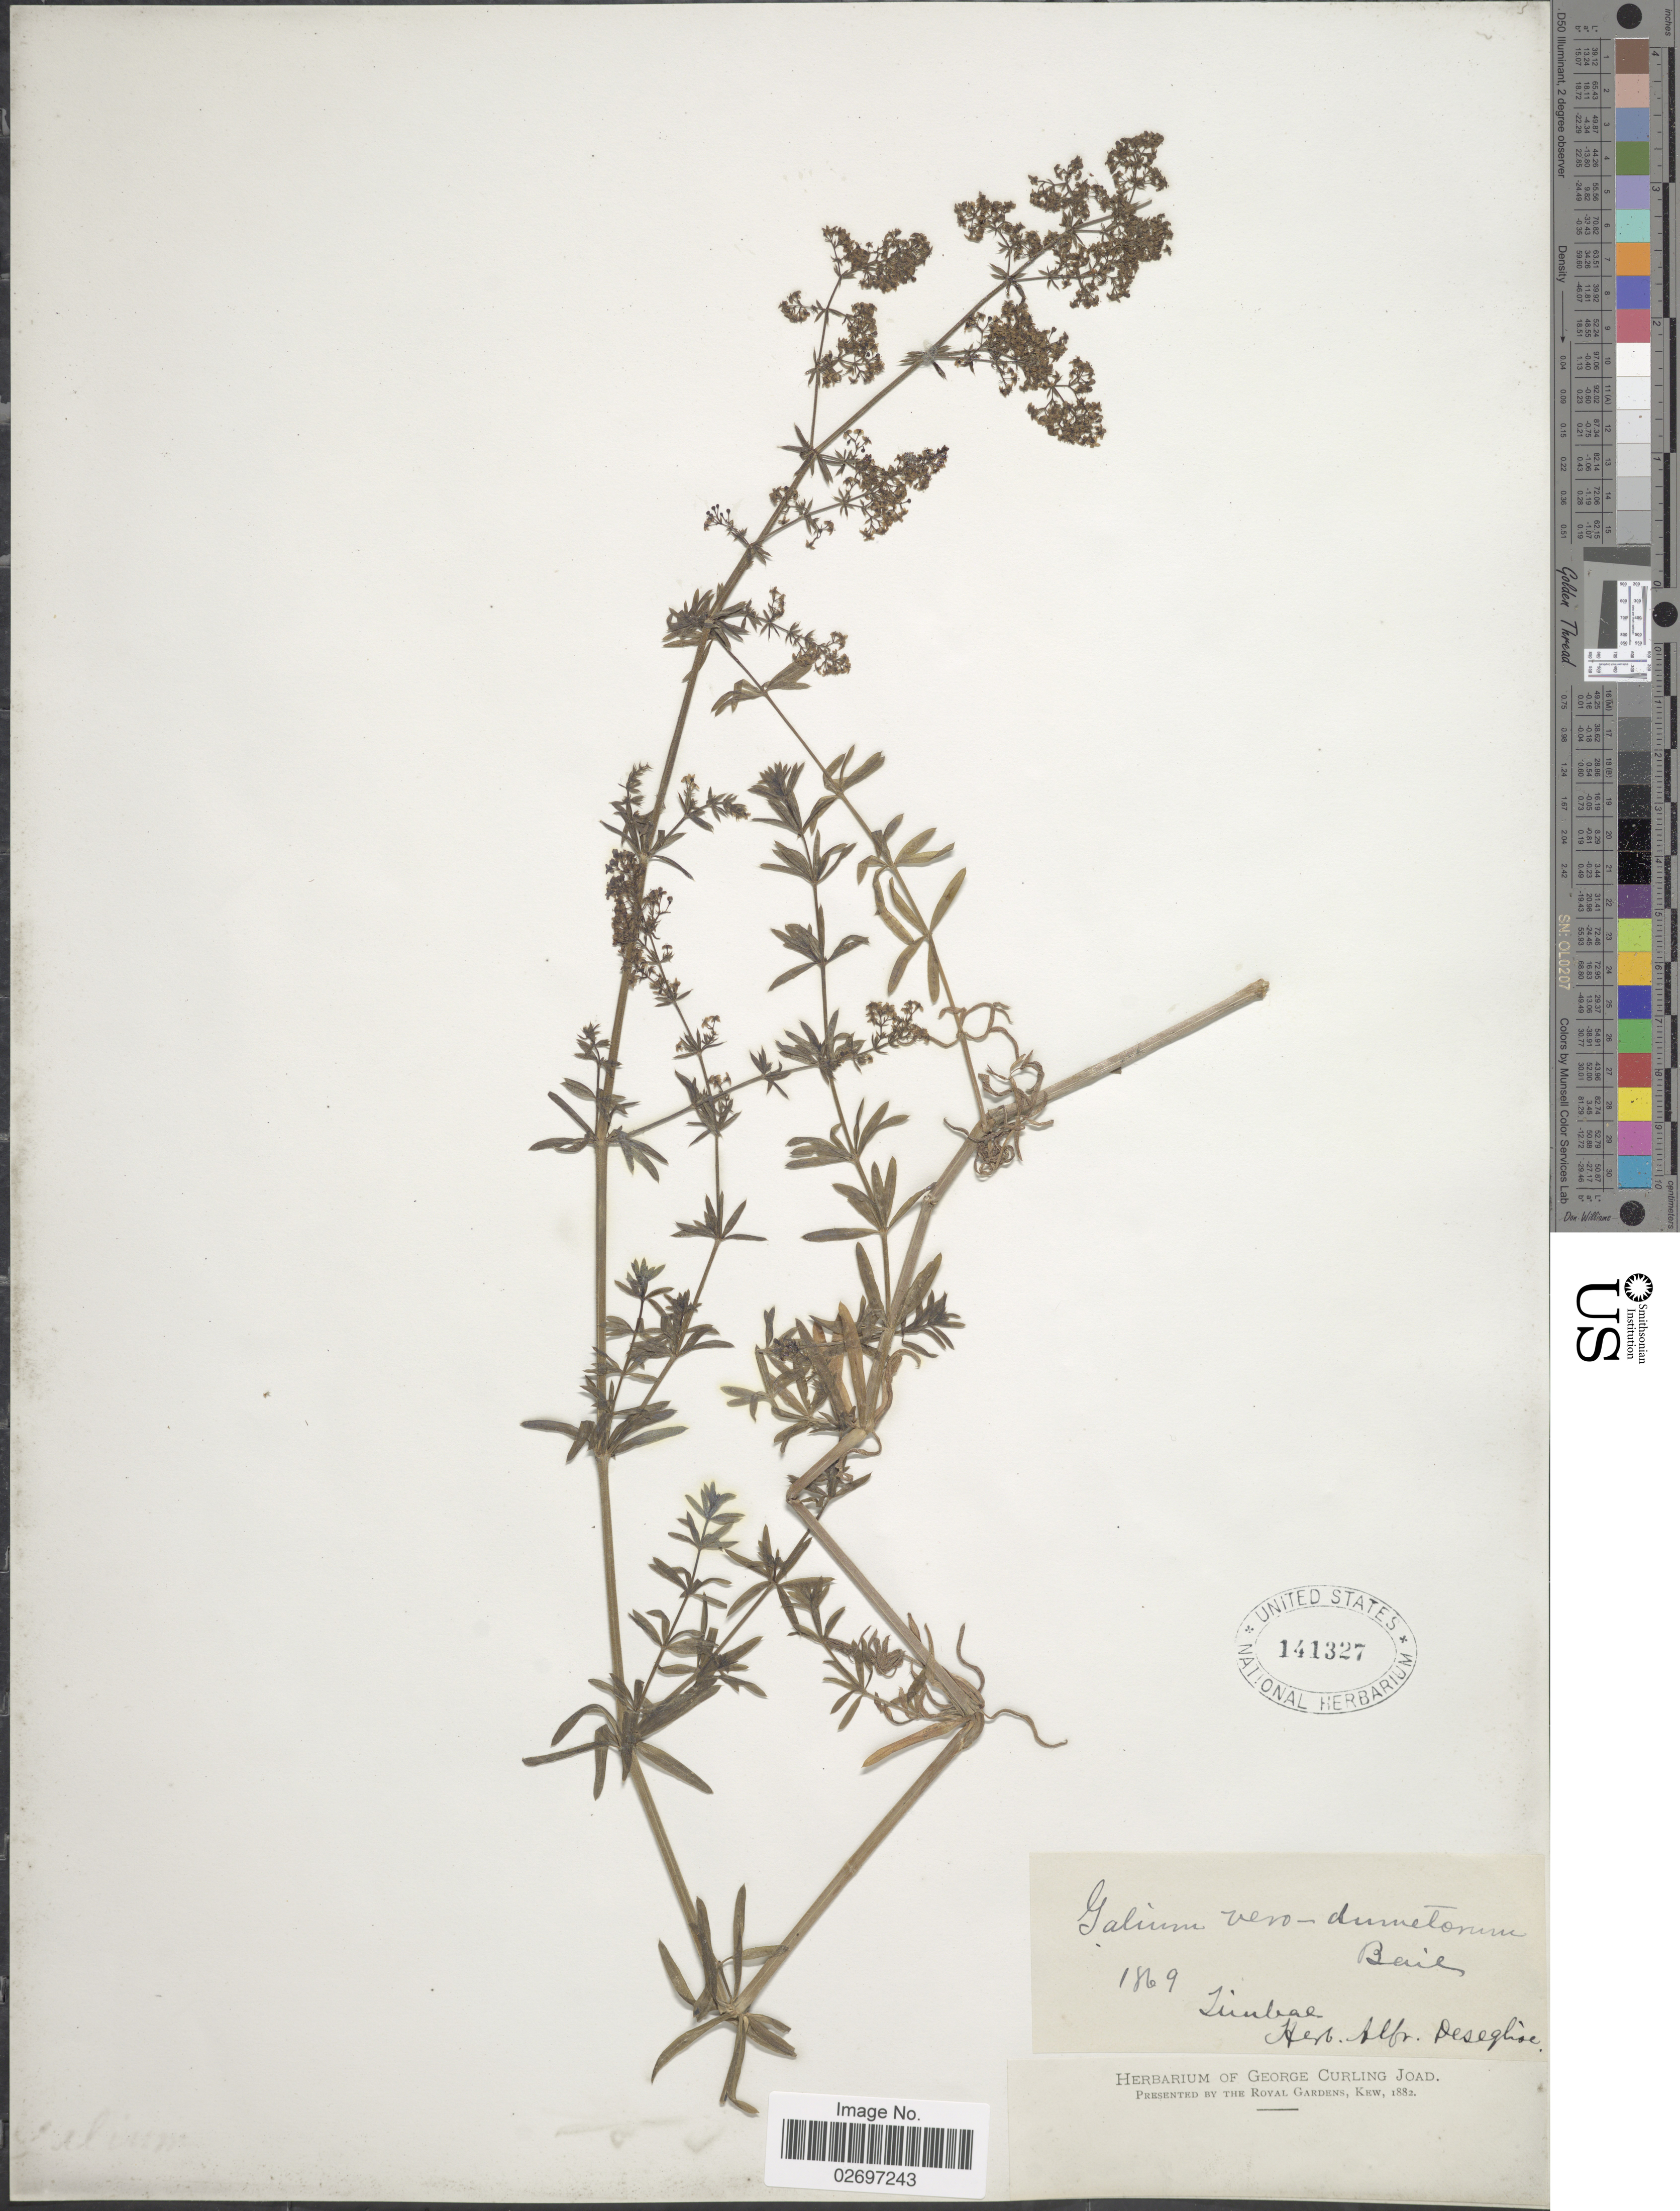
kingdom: Plantae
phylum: Tracheophyta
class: Magnoliopsida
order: Gentianales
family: Rubiaceae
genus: Galium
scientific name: Galium dumetorum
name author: Jord.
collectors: ex herb. A. Deseglise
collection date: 1869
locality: Zimbal [interpreted]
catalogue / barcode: US 141327